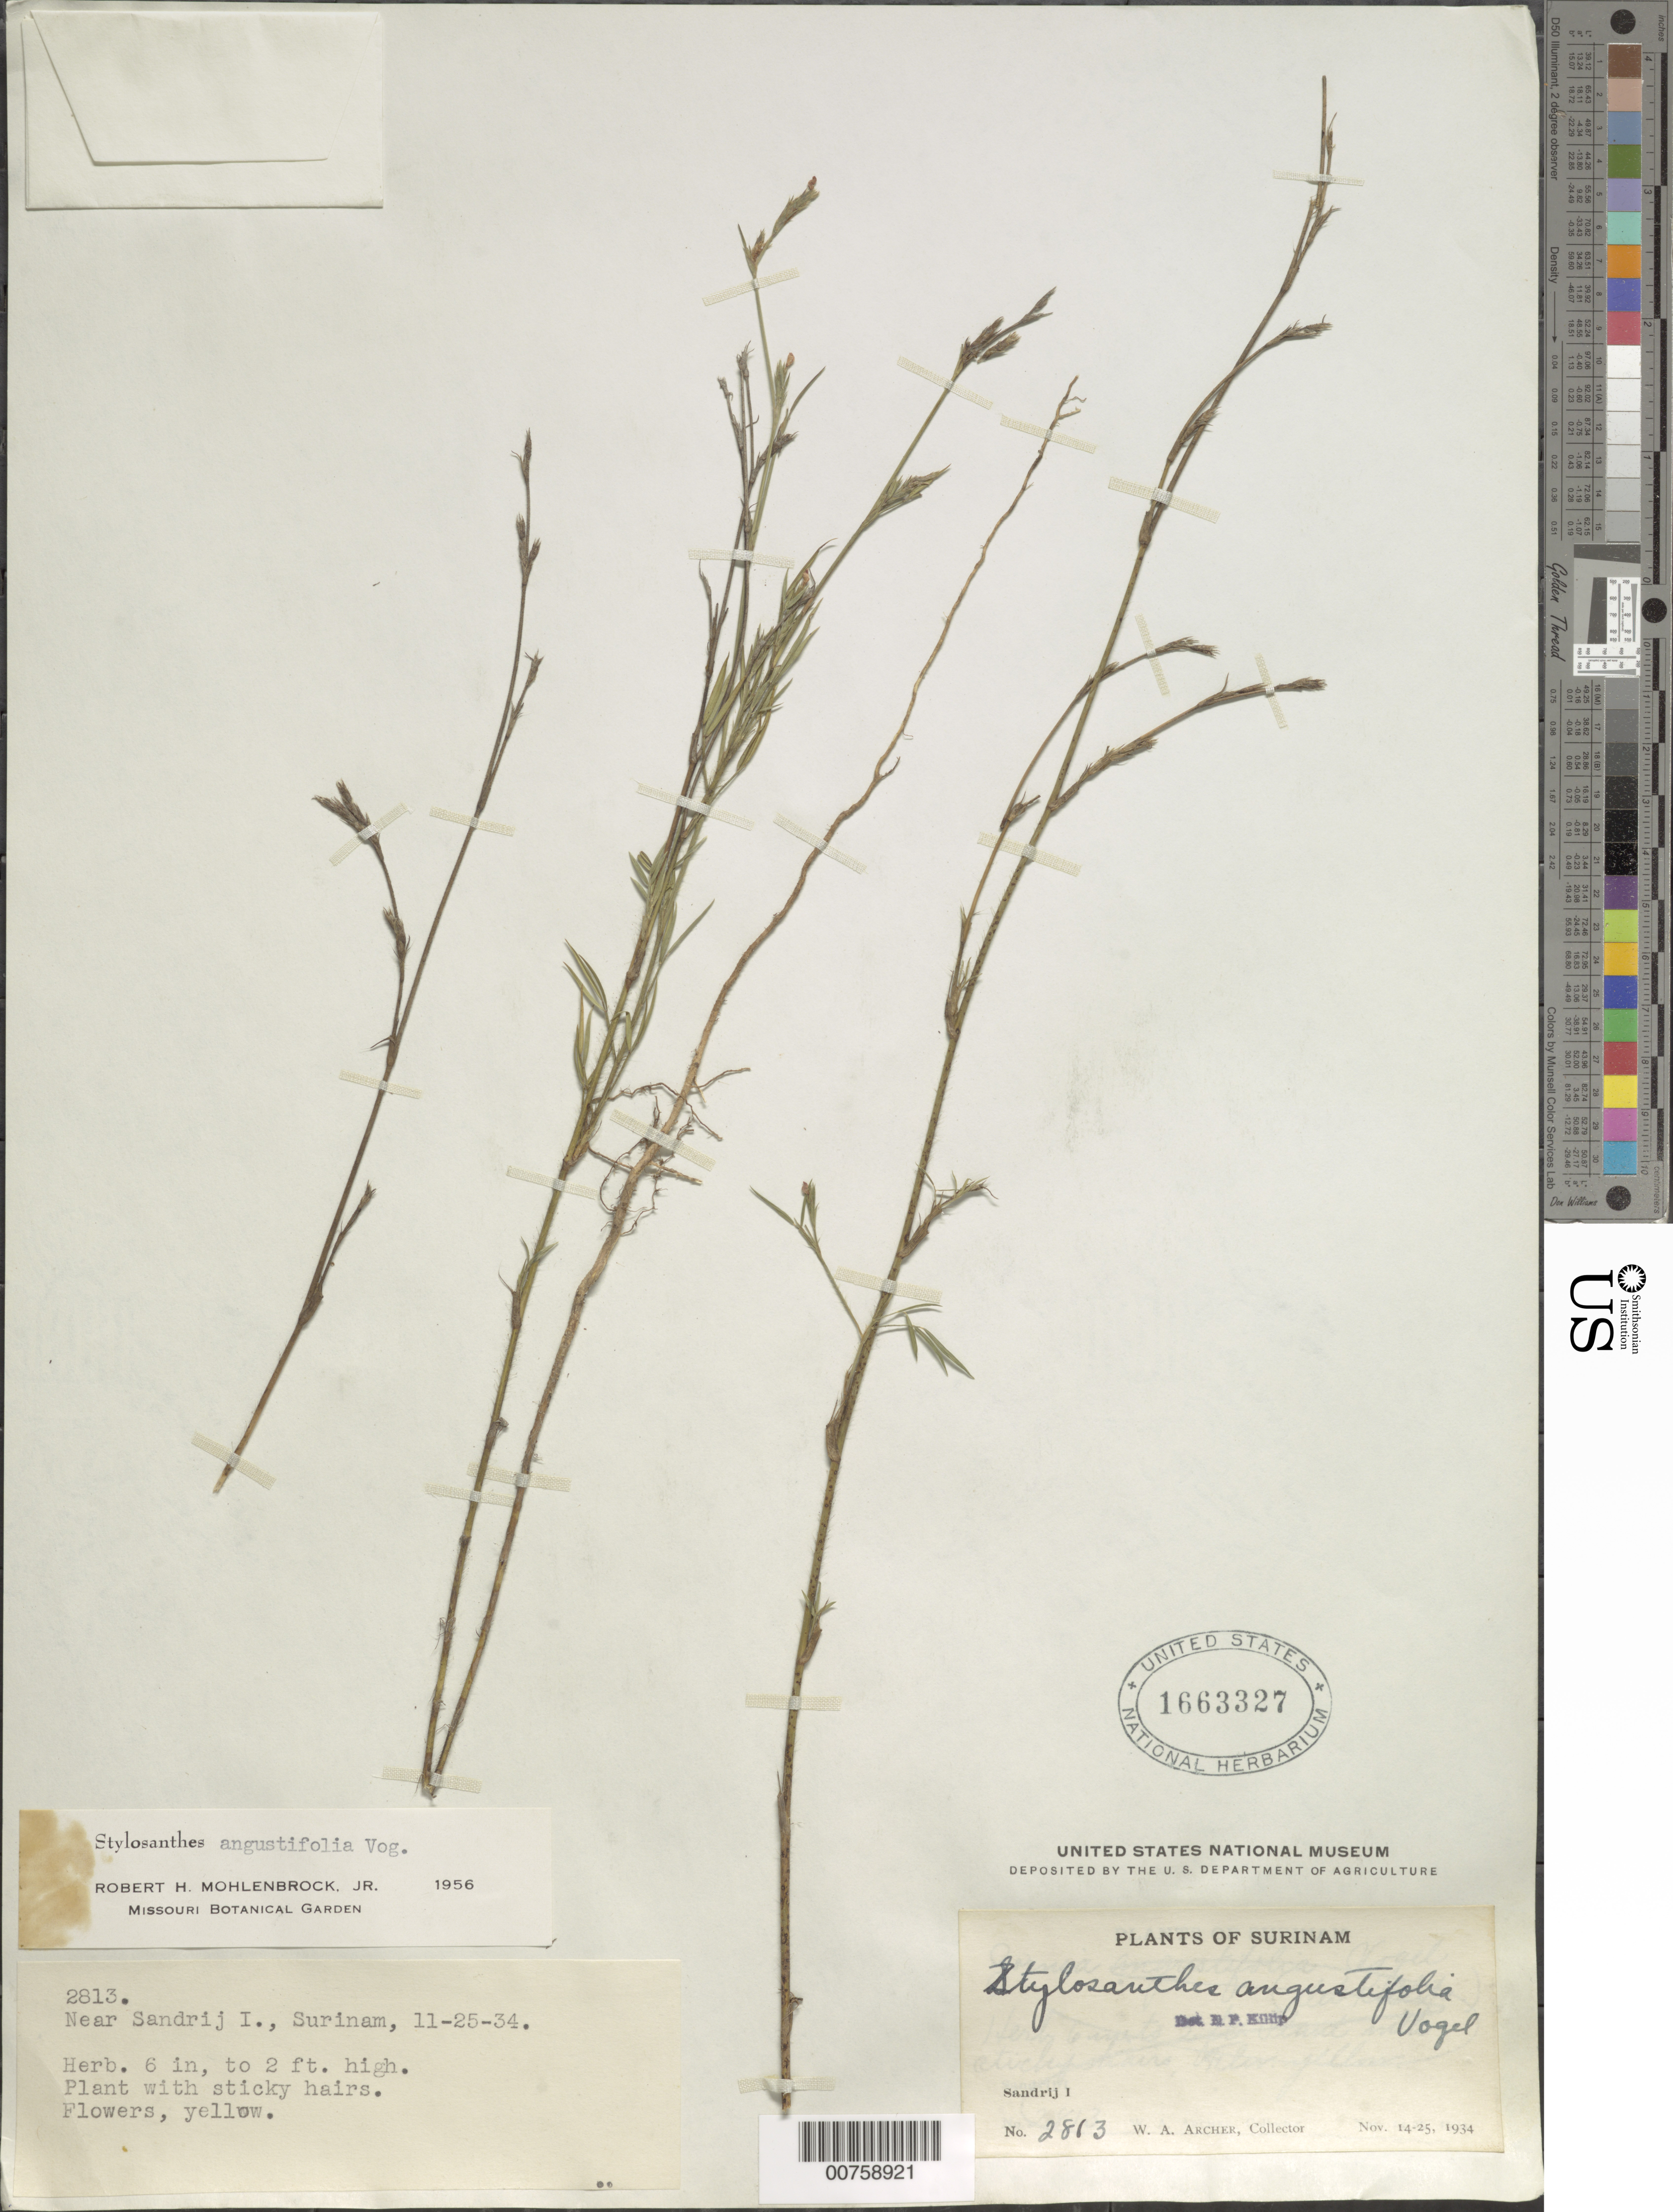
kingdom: Plantae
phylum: Tracheophyta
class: Magnoliopsida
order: Fabales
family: Fabaceae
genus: Stylosanthes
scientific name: Stylosanthes angustifolia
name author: Vogel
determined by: Mohlenbrock, Robert H., Jr.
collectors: W. A. Archer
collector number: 2813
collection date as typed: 14-Nov-34 to 25-Nov-34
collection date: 1934-11-14/1934-11-25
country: Suriname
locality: Zanderij I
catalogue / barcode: US 1663327